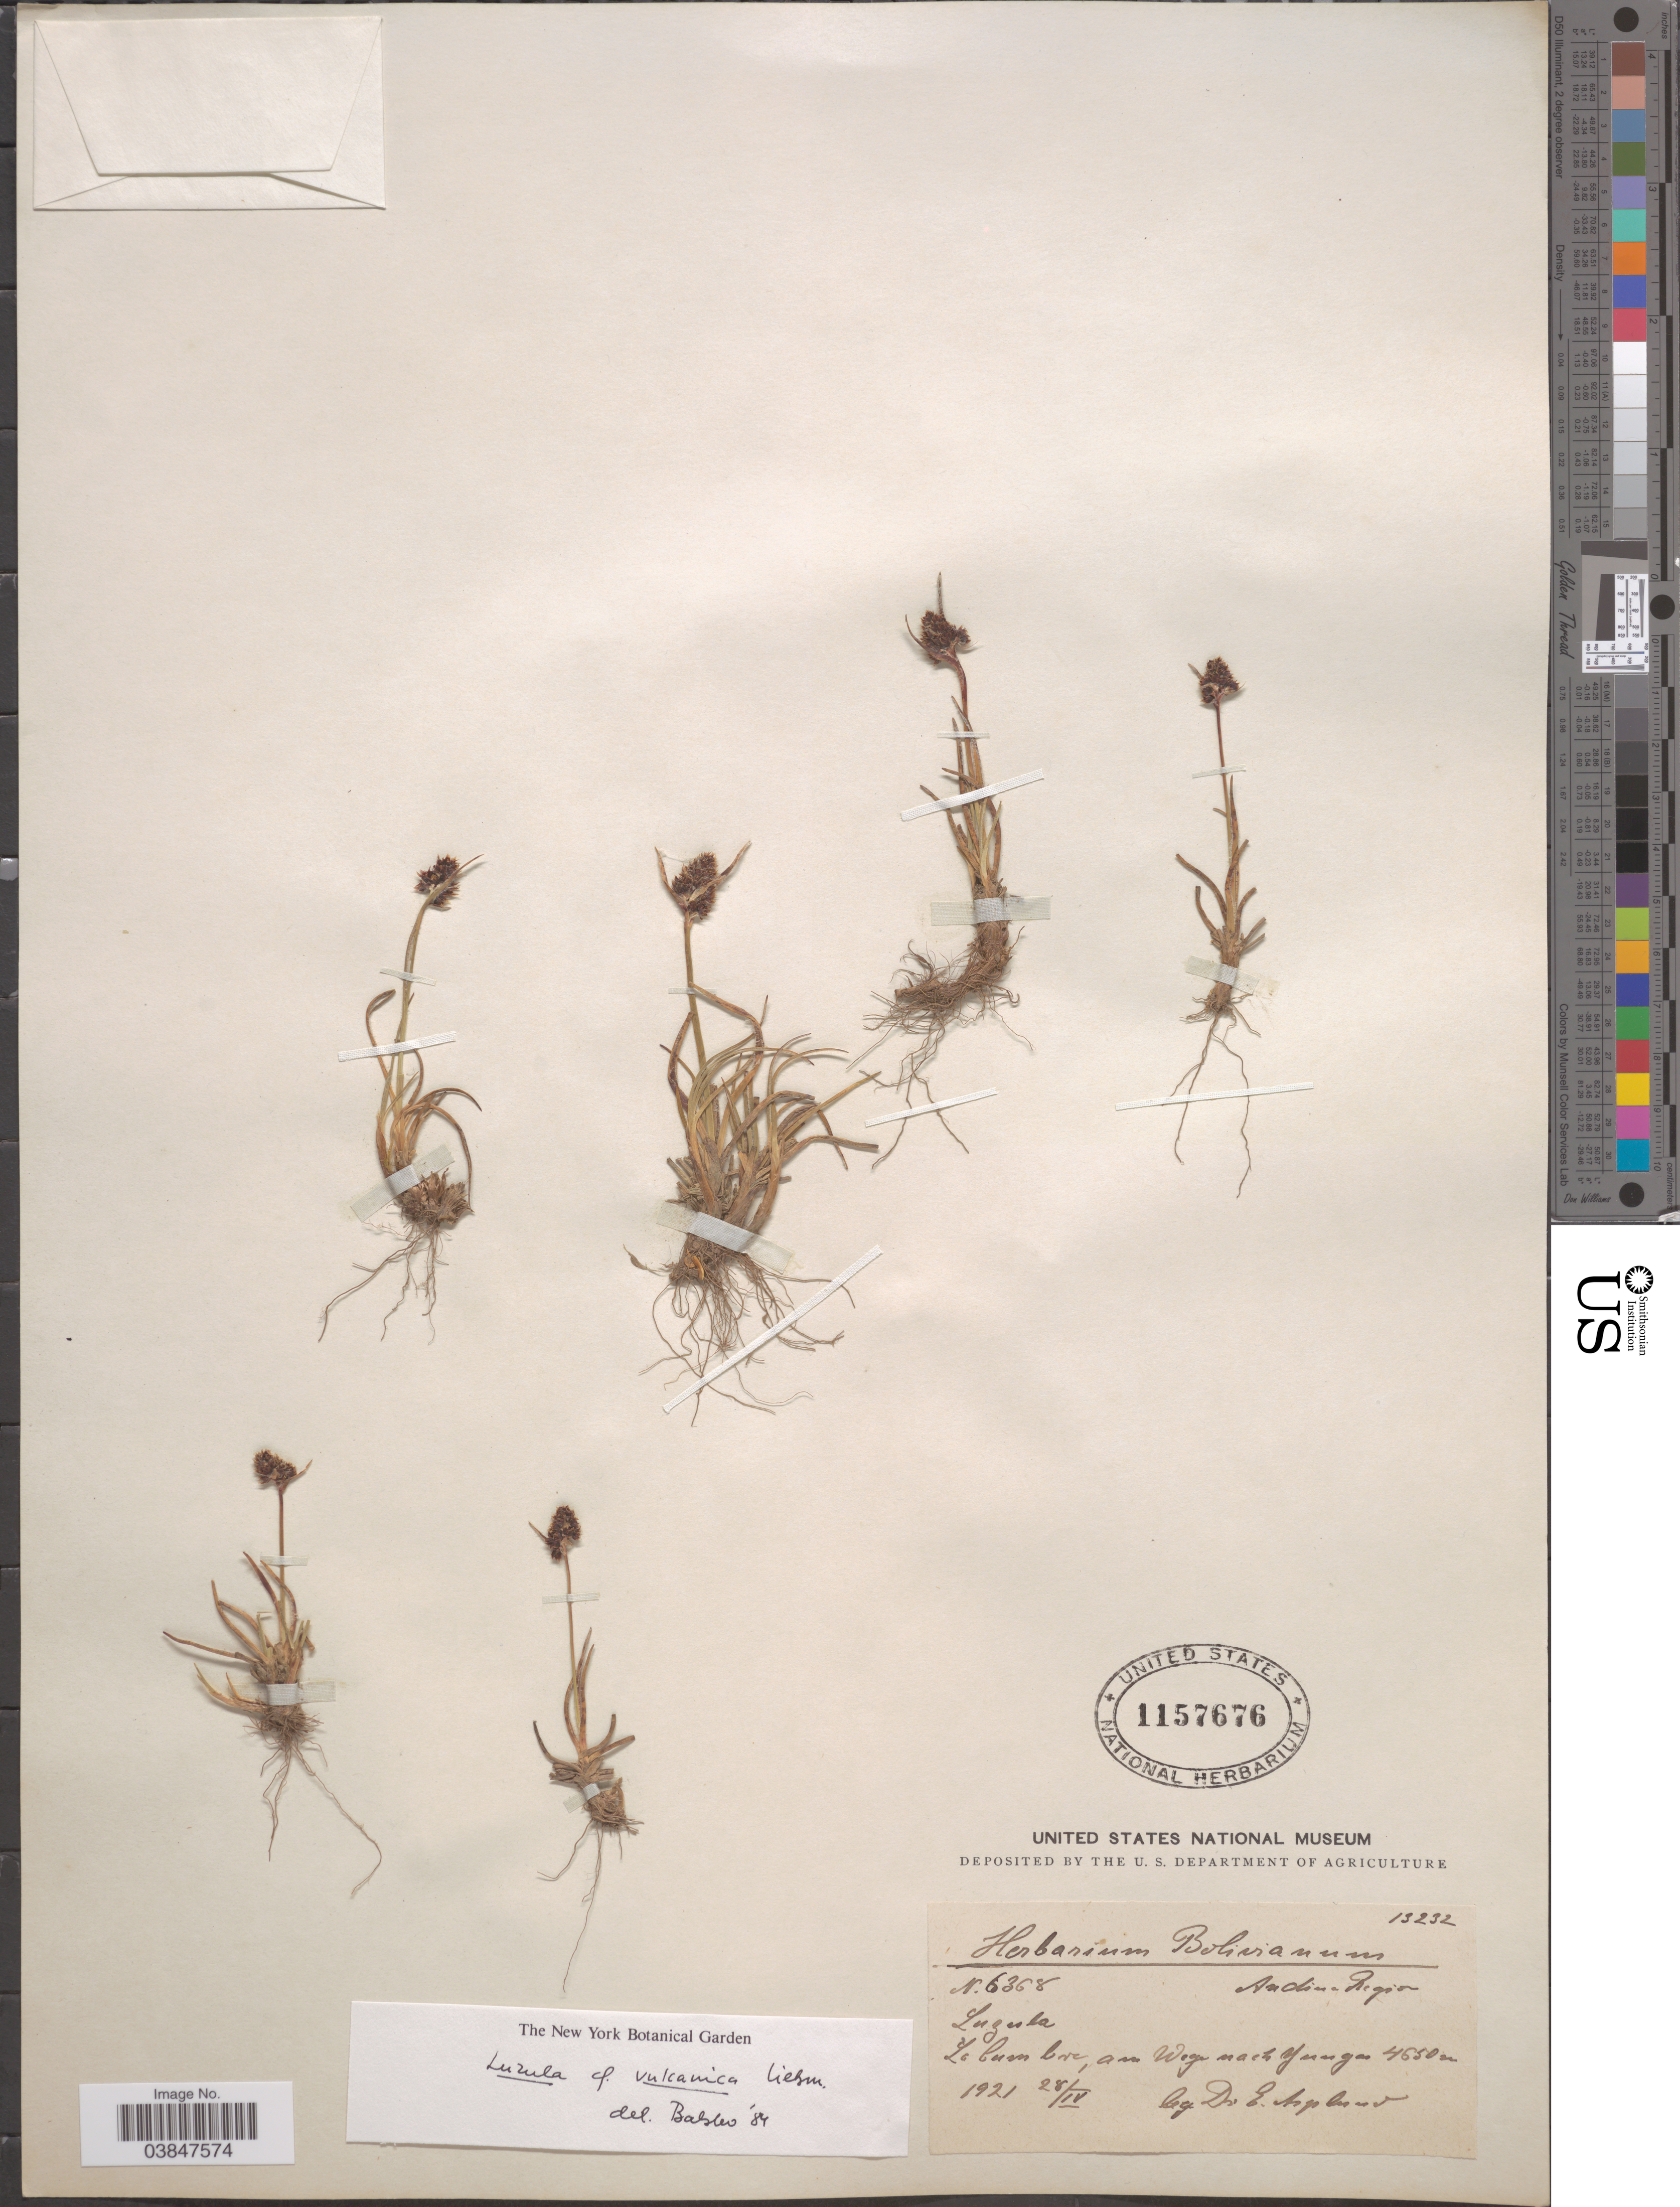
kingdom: Plantae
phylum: Tracheophyta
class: Liliopsida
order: Poales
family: Juncaceae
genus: Luzula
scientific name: Luzula vulcanica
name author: Liebm.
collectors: E. Asplund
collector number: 6368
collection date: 1921-04-28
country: Bolivia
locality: Andina Region. La Cumbre, am Wege nach Yungas.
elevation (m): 4650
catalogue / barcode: US 1157676